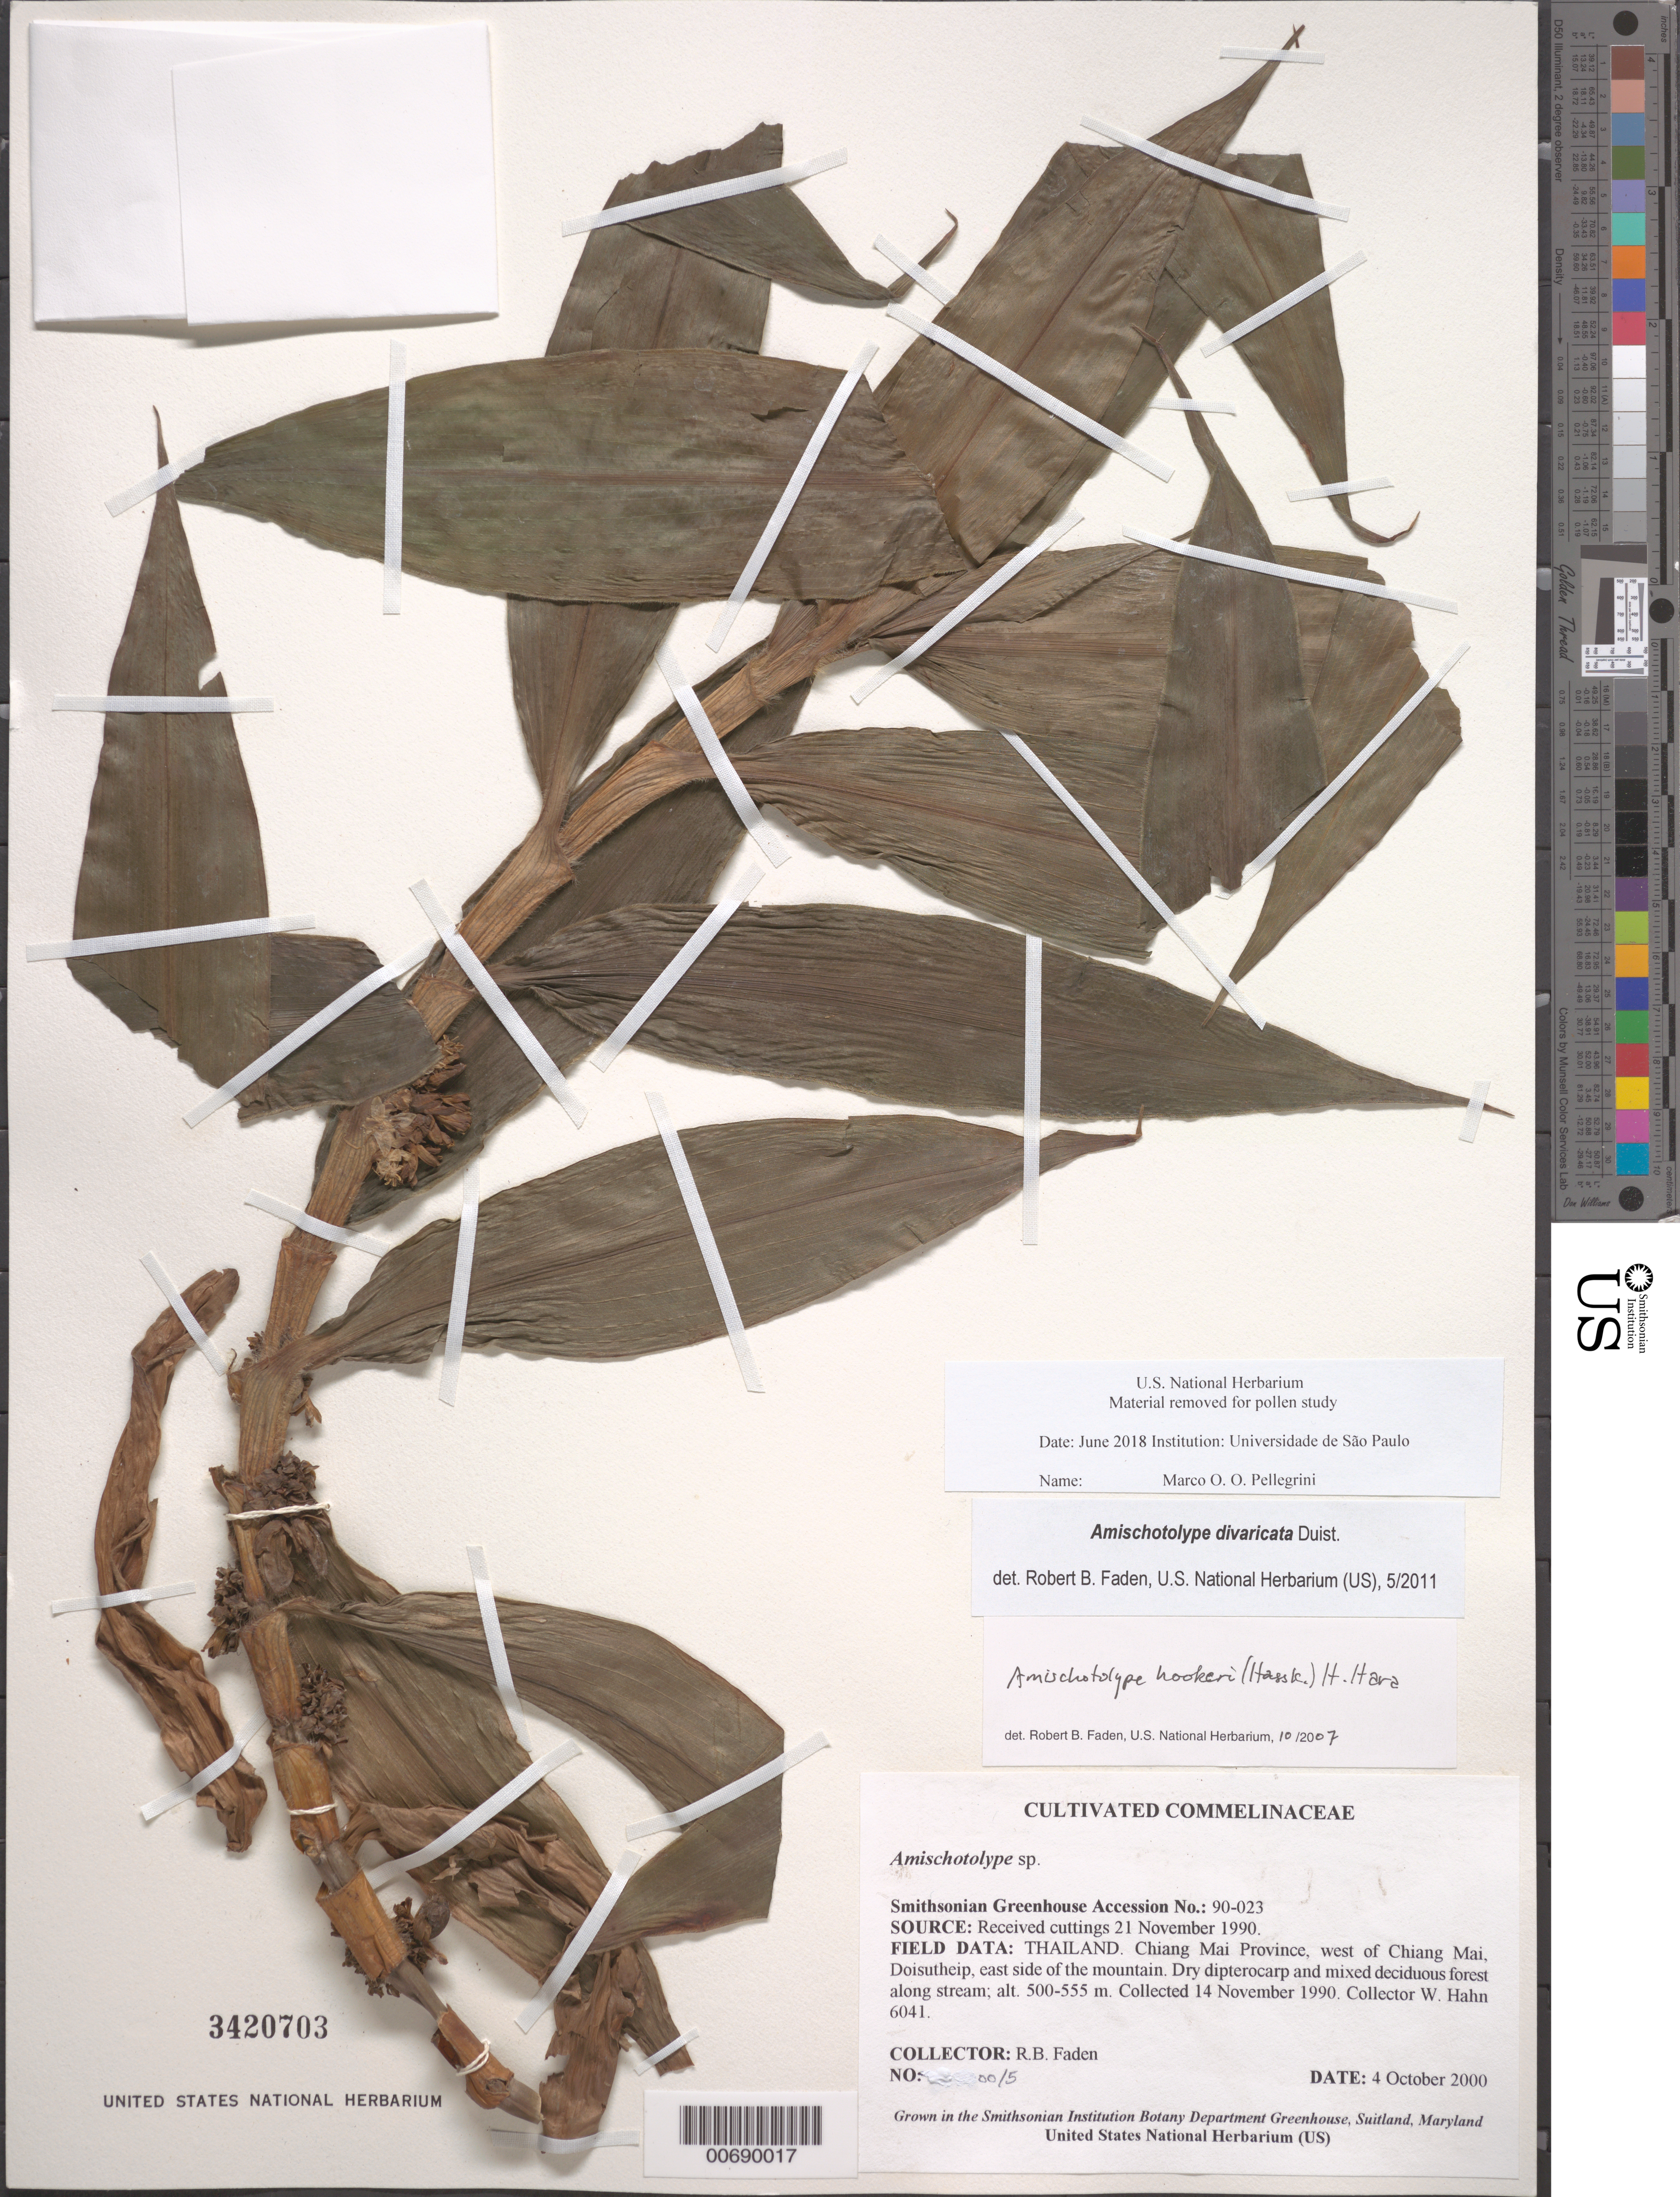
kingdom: Plantae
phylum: Tracheophyta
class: Liliopsida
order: Commelinales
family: Commelinaceae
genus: Amischotolype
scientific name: Amischotolype divaricata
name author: Duist.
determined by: Faden, Robert B., (US), Smithsonian Institution - National Museum of Natural History (UNITED STATES)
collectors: R. B. Faden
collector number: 00/5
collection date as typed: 04 Oct 2000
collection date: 2000-10-04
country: United States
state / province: Maryland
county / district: Prince George's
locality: Smithsonian Greenhouse.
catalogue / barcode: US 3420703